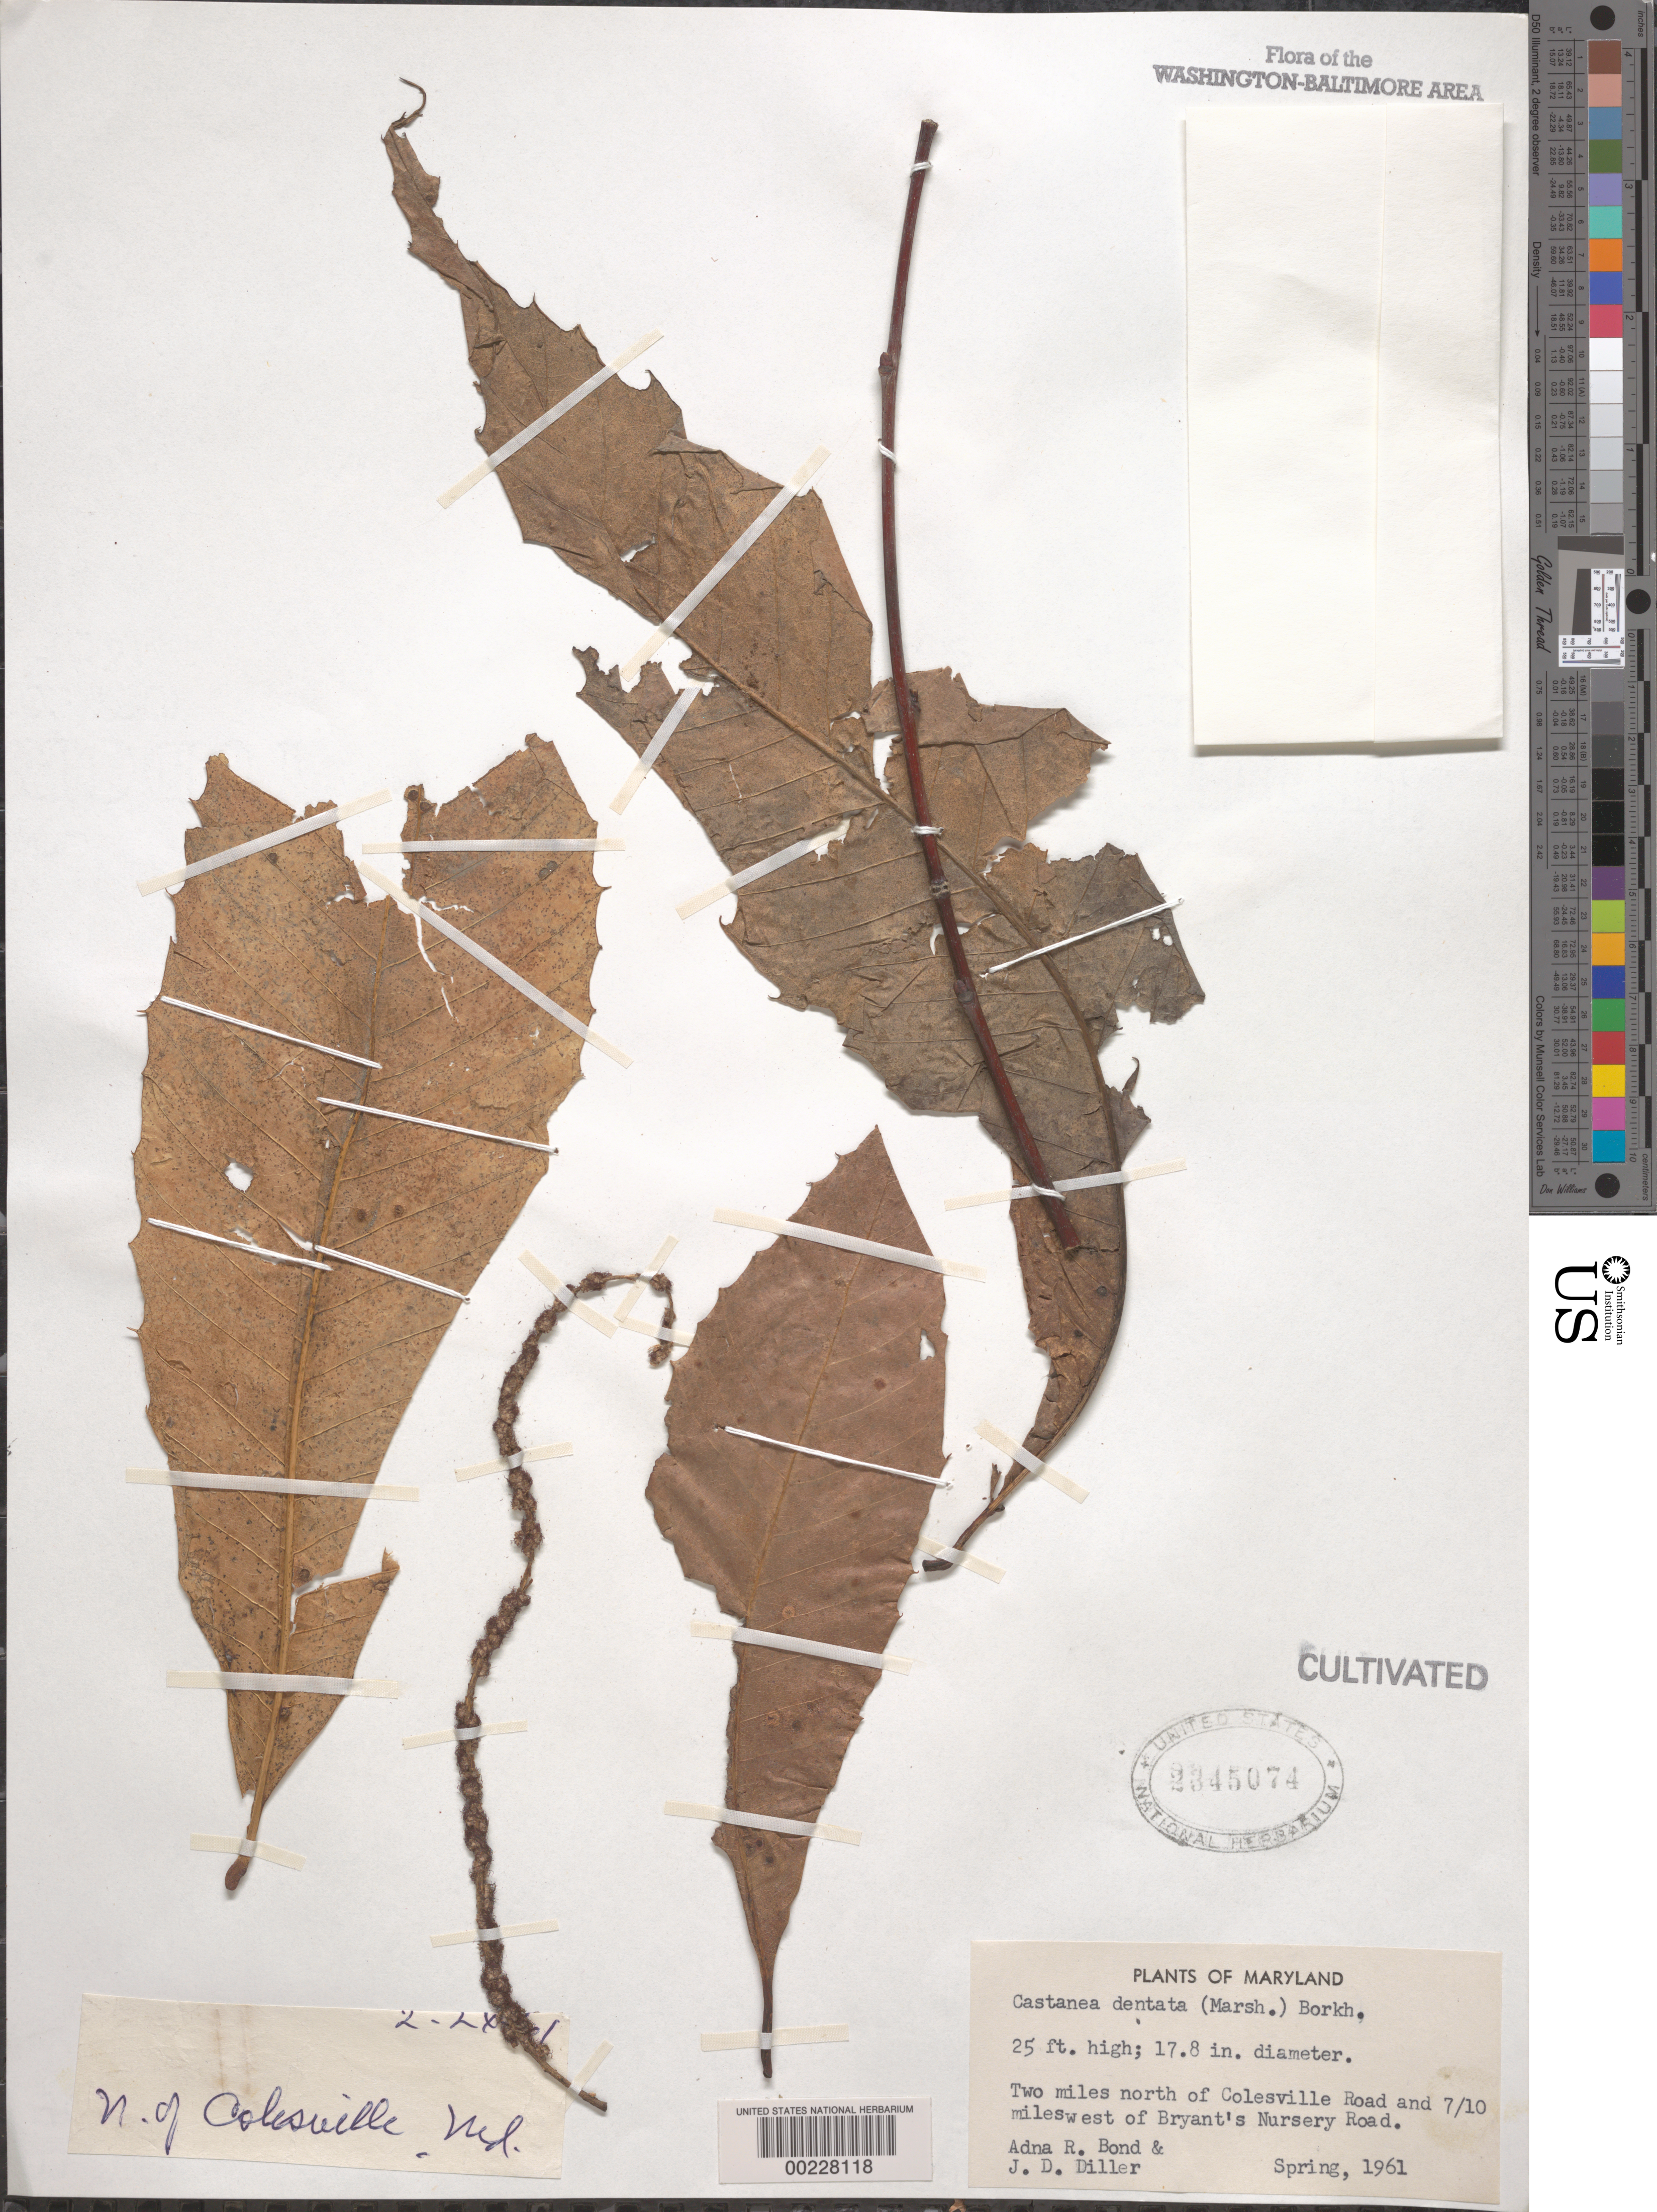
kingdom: Plantae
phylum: Tracheophyta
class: Magnoliopsida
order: Fagales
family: Fagaceae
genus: Castanea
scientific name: Castanea dentata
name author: (Marshall) Borkh.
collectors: A. Bond & J. Diller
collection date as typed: Spring 1961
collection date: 1961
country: United States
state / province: Maryland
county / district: Montgomery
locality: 2 mi. N of Colesville Rd & 7/10 mi. W of Bryant's Nursery Rd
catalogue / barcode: US 2345074